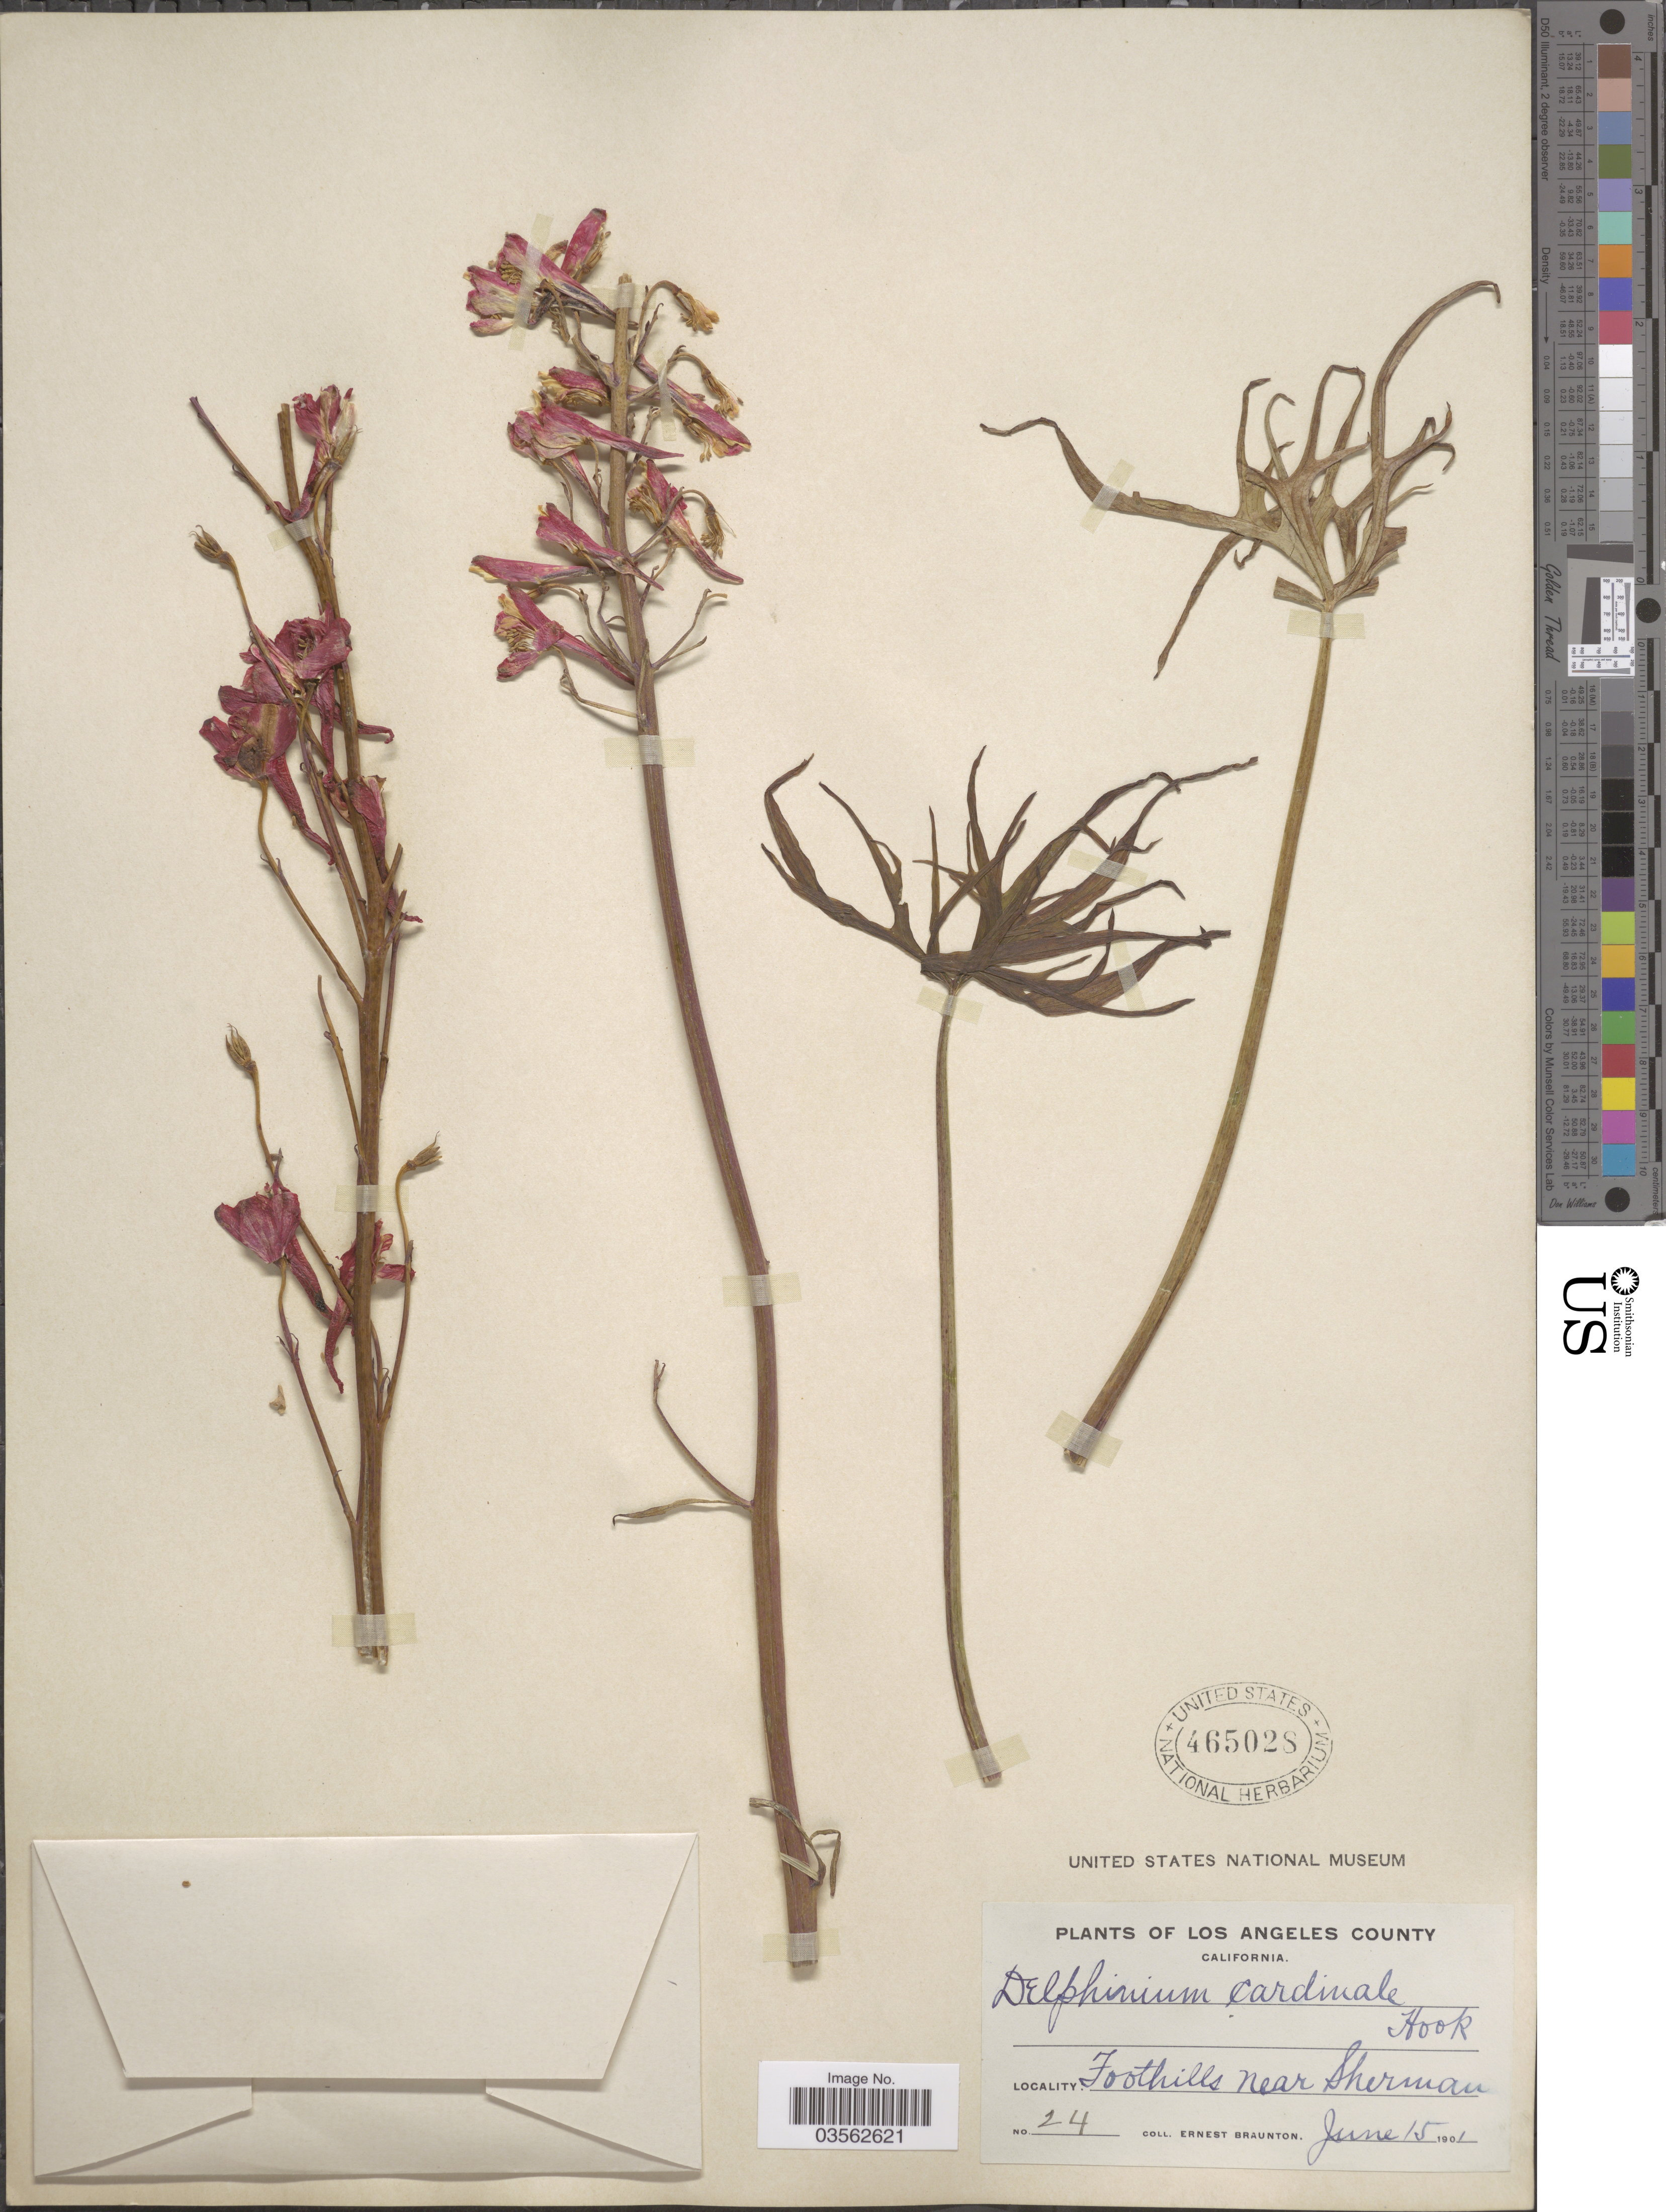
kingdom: Plantae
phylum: Tracheophyta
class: Magnoliopsida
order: Ranunculales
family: Ranunculaceae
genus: Delphinium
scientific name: Delphinium cardinale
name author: Hook.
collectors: E. Braunton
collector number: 24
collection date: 1901-06-15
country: United States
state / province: California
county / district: Los Angeles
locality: Los Angeles County. Foothills near Sherman.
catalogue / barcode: US 465028